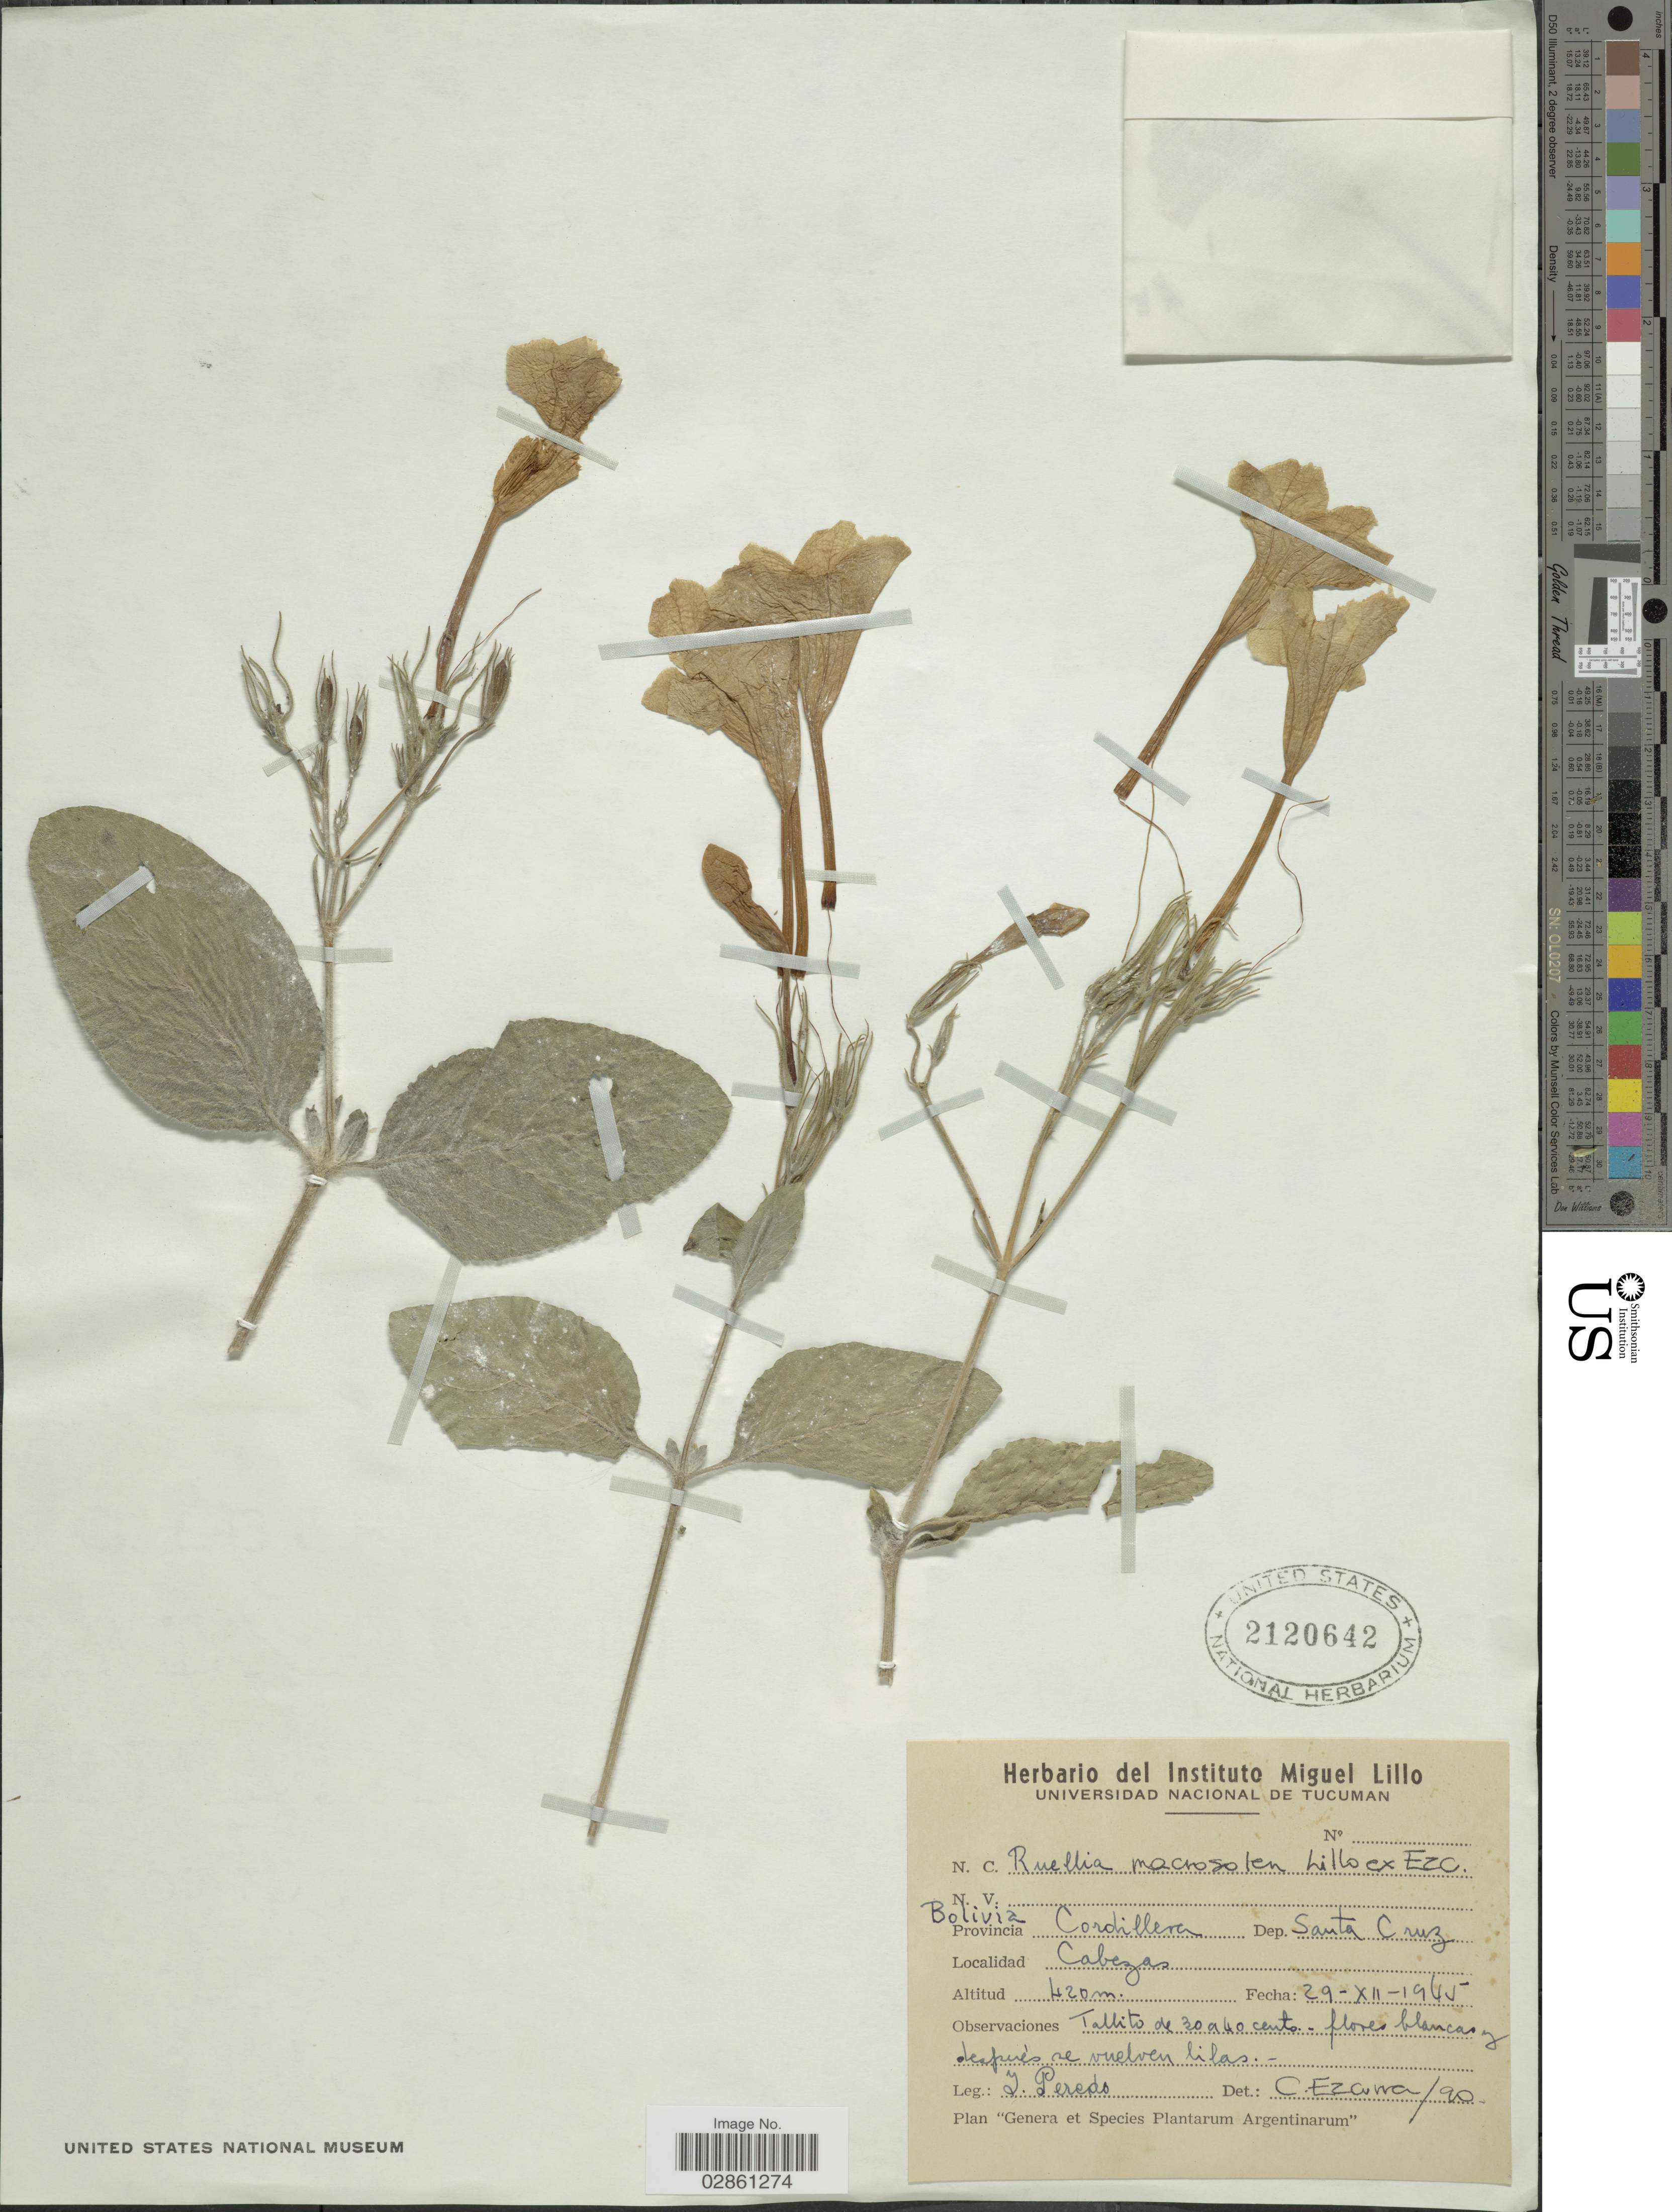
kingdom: Plantae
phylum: Tracheophyta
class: Magnoliopsida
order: Lamiales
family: Acanthaceae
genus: Ruellia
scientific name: Ruellia macrosolen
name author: Lillo ex C. Ezcurra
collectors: Y. Peredo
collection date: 1945-12-29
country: Bolivia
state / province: Santa Cruz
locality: Provincia Cordillera, Dep. Santa Cruz, Cabezas.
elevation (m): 420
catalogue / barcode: US 2120642